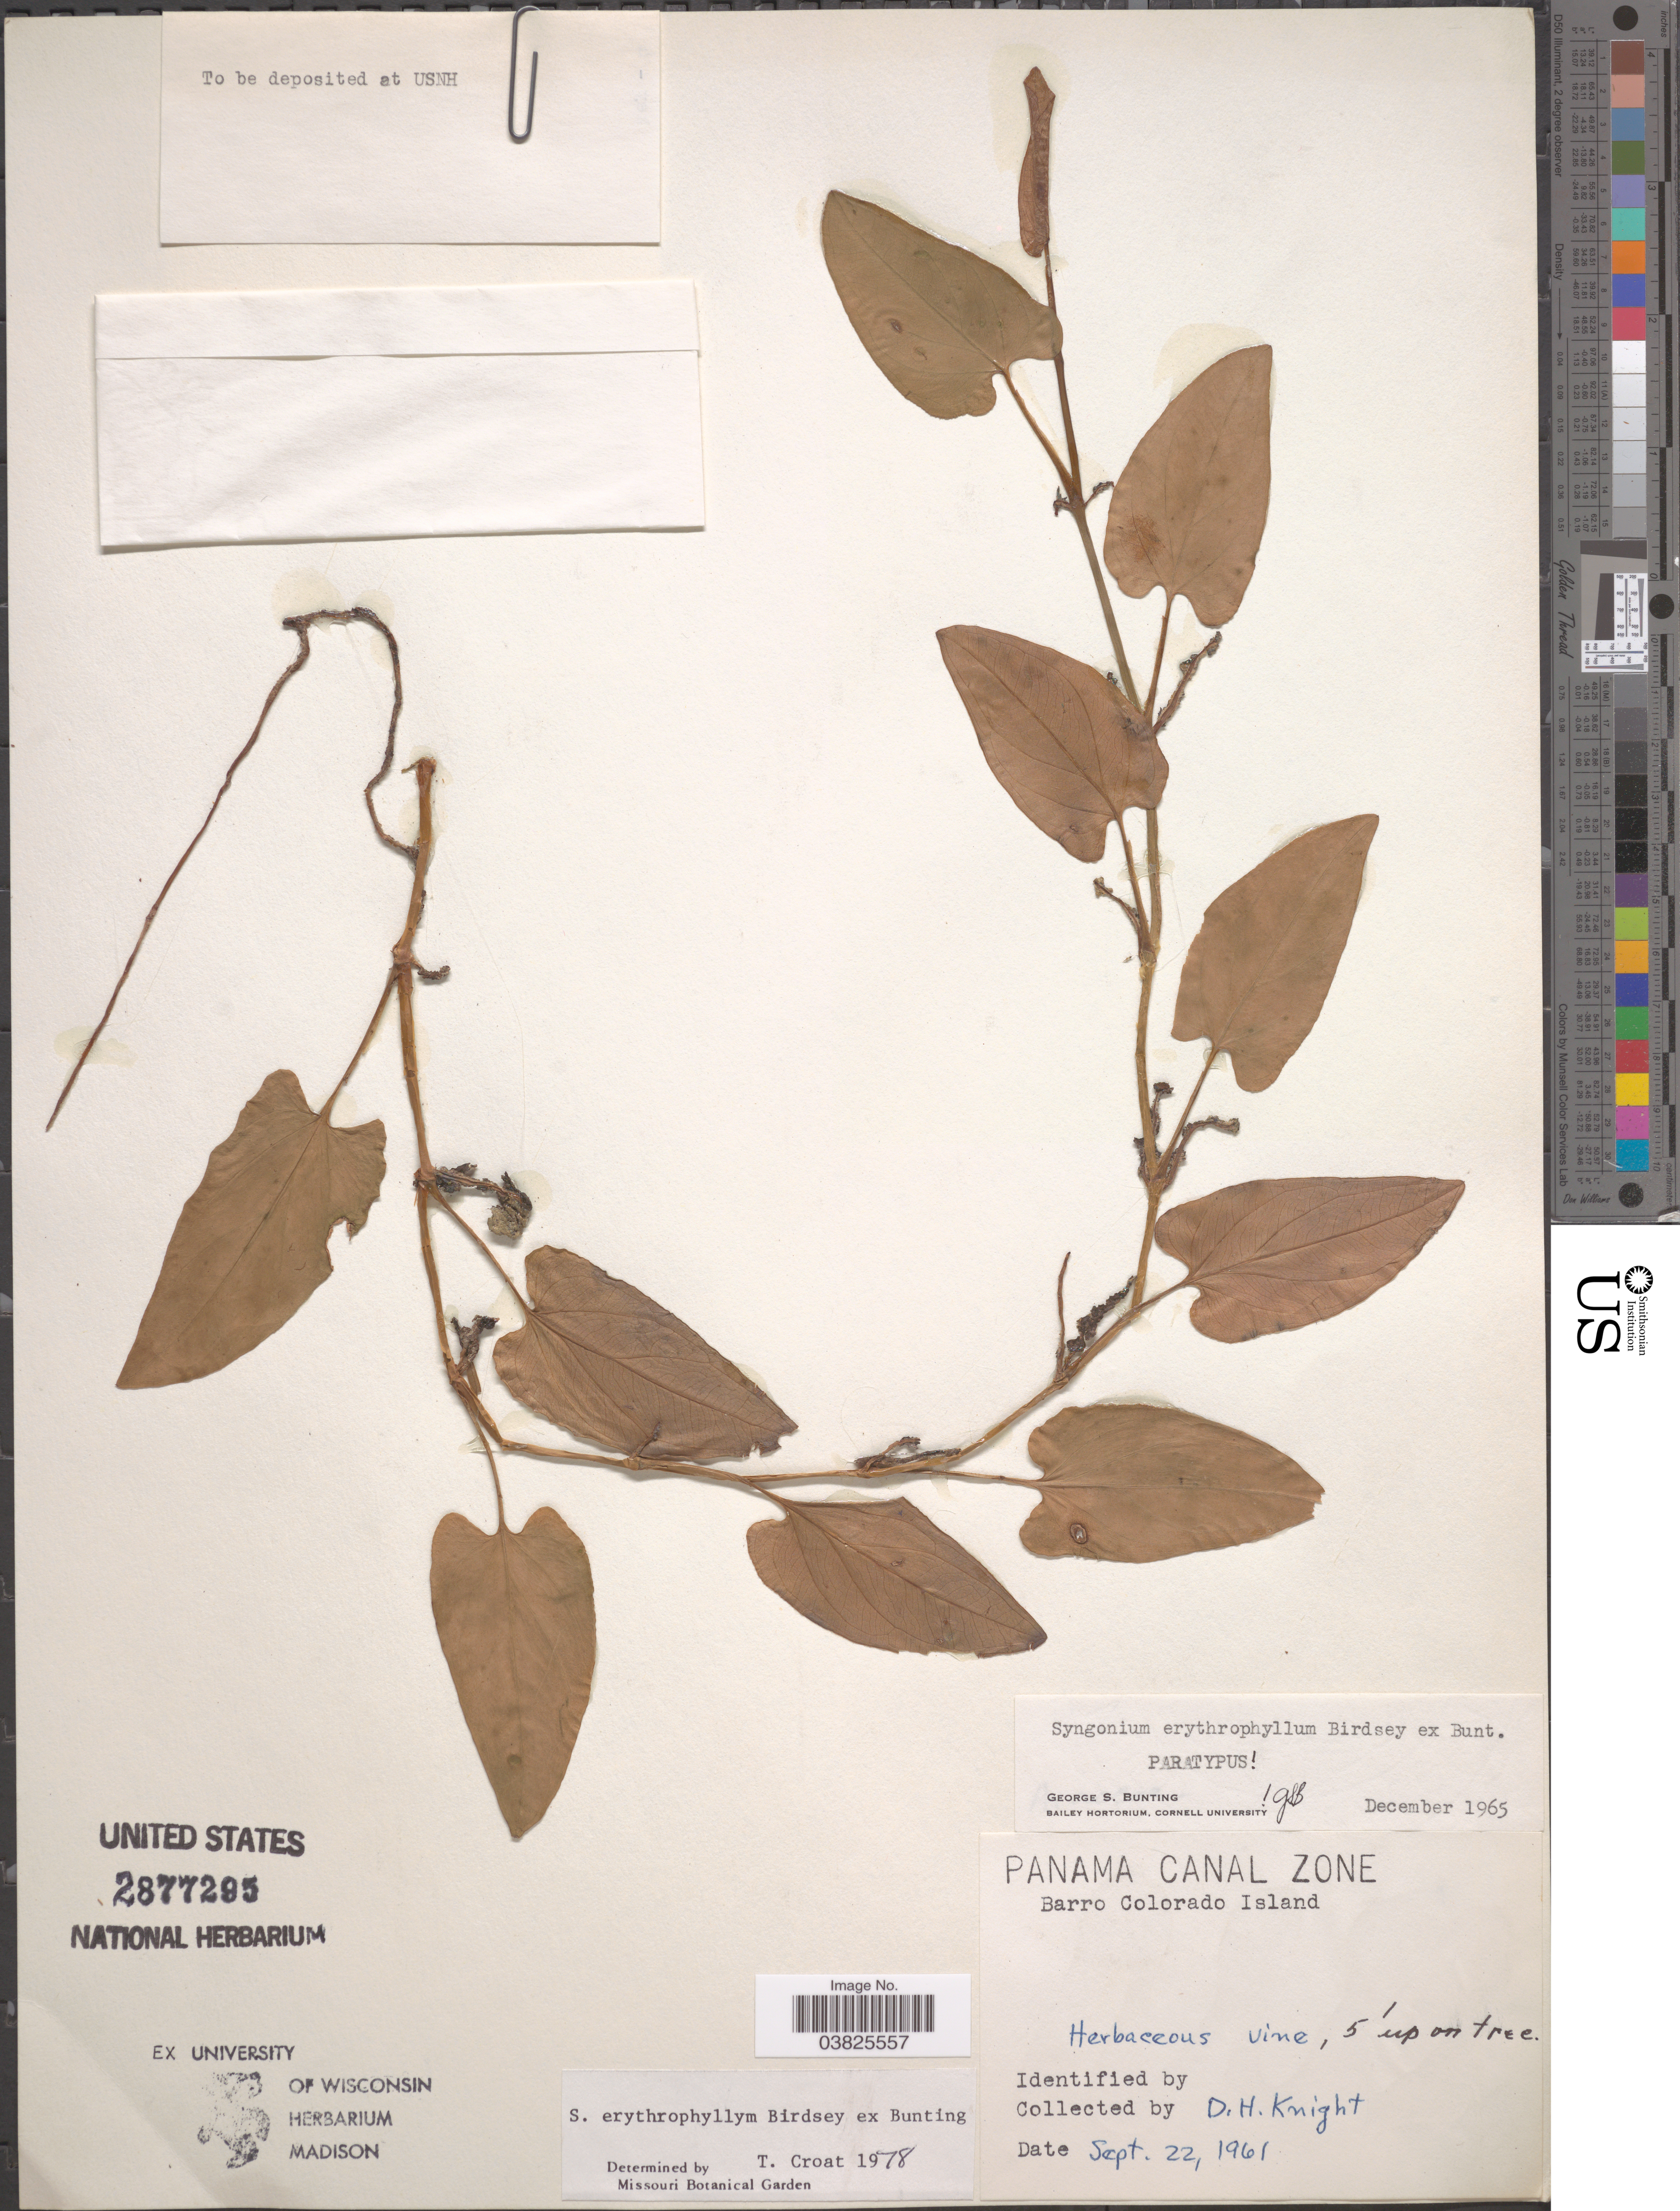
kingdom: Plantae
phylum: Tracheophyta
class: Liliopsida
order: Alismatales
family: Araceae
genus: Syngonium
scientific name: Syngonium erythrophyllum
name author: Birdsey ex G.S. Bunting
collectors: D. Knight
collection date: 1961-09-22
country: Panama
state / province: Panamá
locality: Panama Canal Zone. Barro Colorado Island.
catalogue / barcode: US 2877295